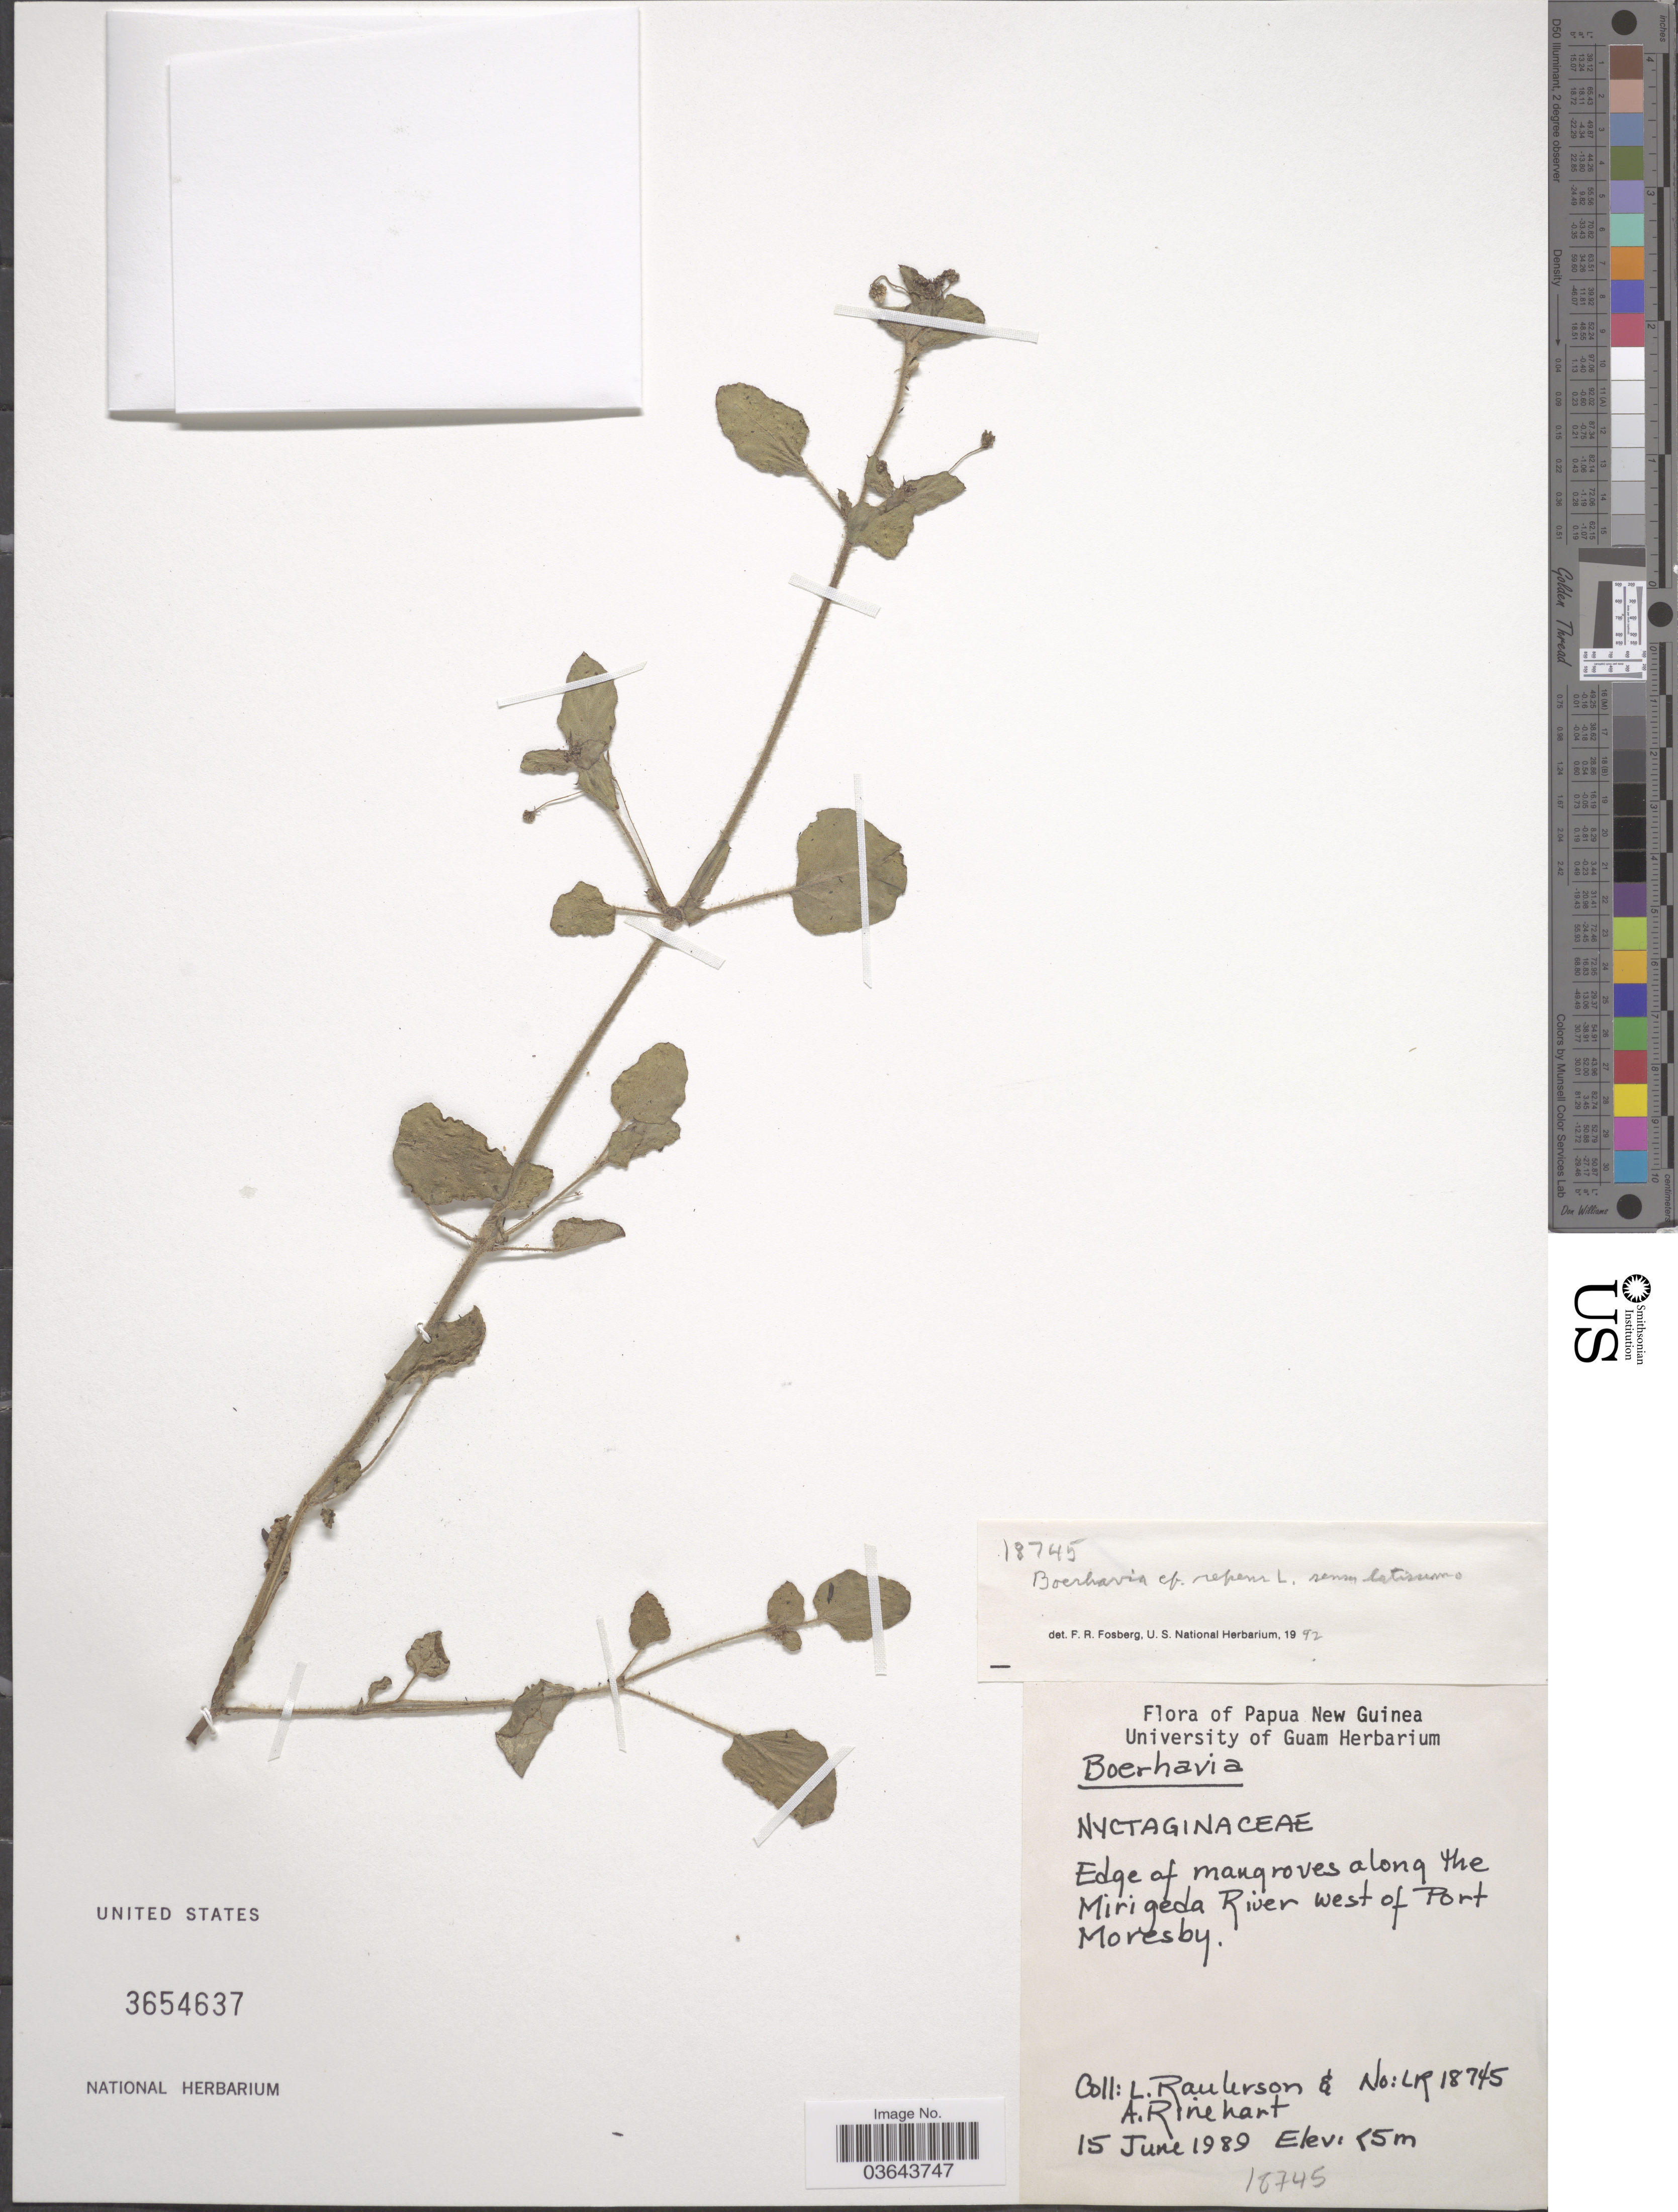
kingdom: Plantae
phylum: Tracheophyta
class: Magnoliopsida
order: Caryophyllales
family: Nyctaginaceae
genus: Boerhavia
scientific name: Boerhavia sp.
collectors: L. Raulerson & A. Rinehart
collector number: LR18745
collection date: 1989-06-15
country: Papua New Guinea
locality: Edge of mangroves along the Mirigeda River west of Port Moresby.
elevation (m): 5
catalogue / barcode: US 3654637